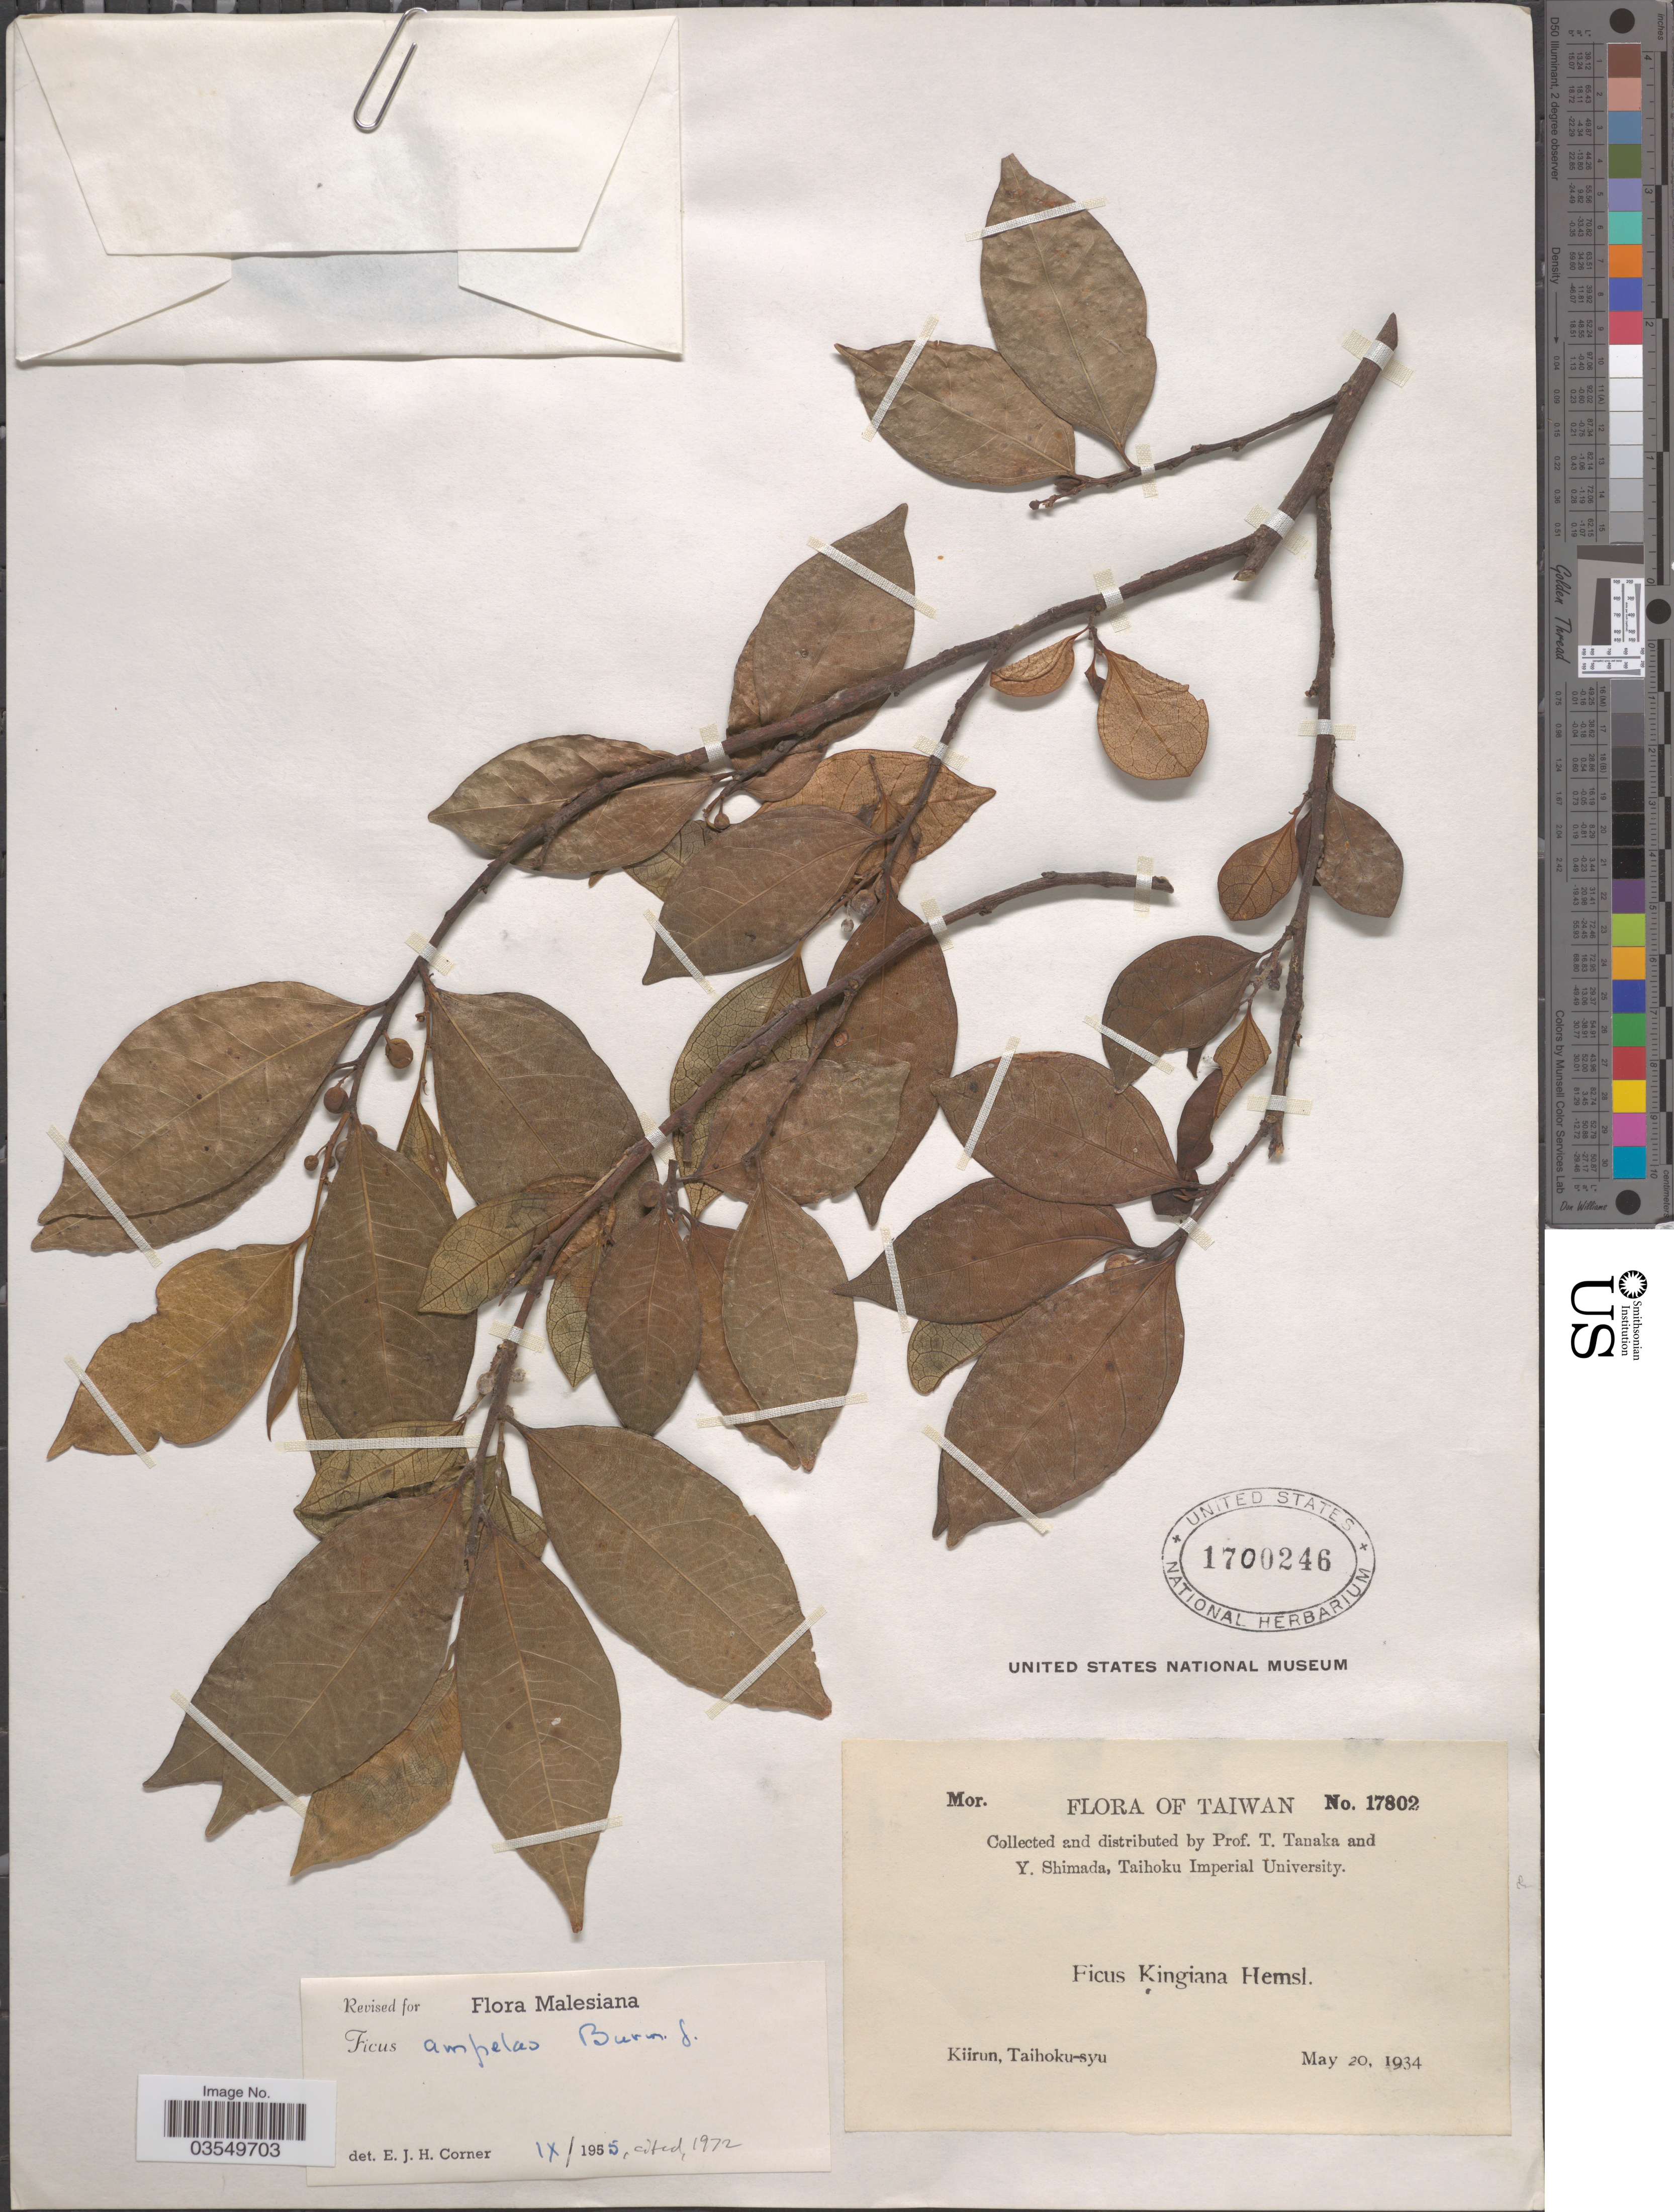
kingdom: Plantae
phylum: Tracheophyta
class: Magnoliopsida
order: Rosales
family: Moraceae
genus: Ficus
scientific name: Ficus ampelos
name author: Burm. f.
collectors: T. Tanaka & Y. Shimada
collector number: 17802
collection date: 1934-05-20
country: Taiwan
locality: Kiirun, Taihoku-syo.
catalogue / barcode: US 1700246